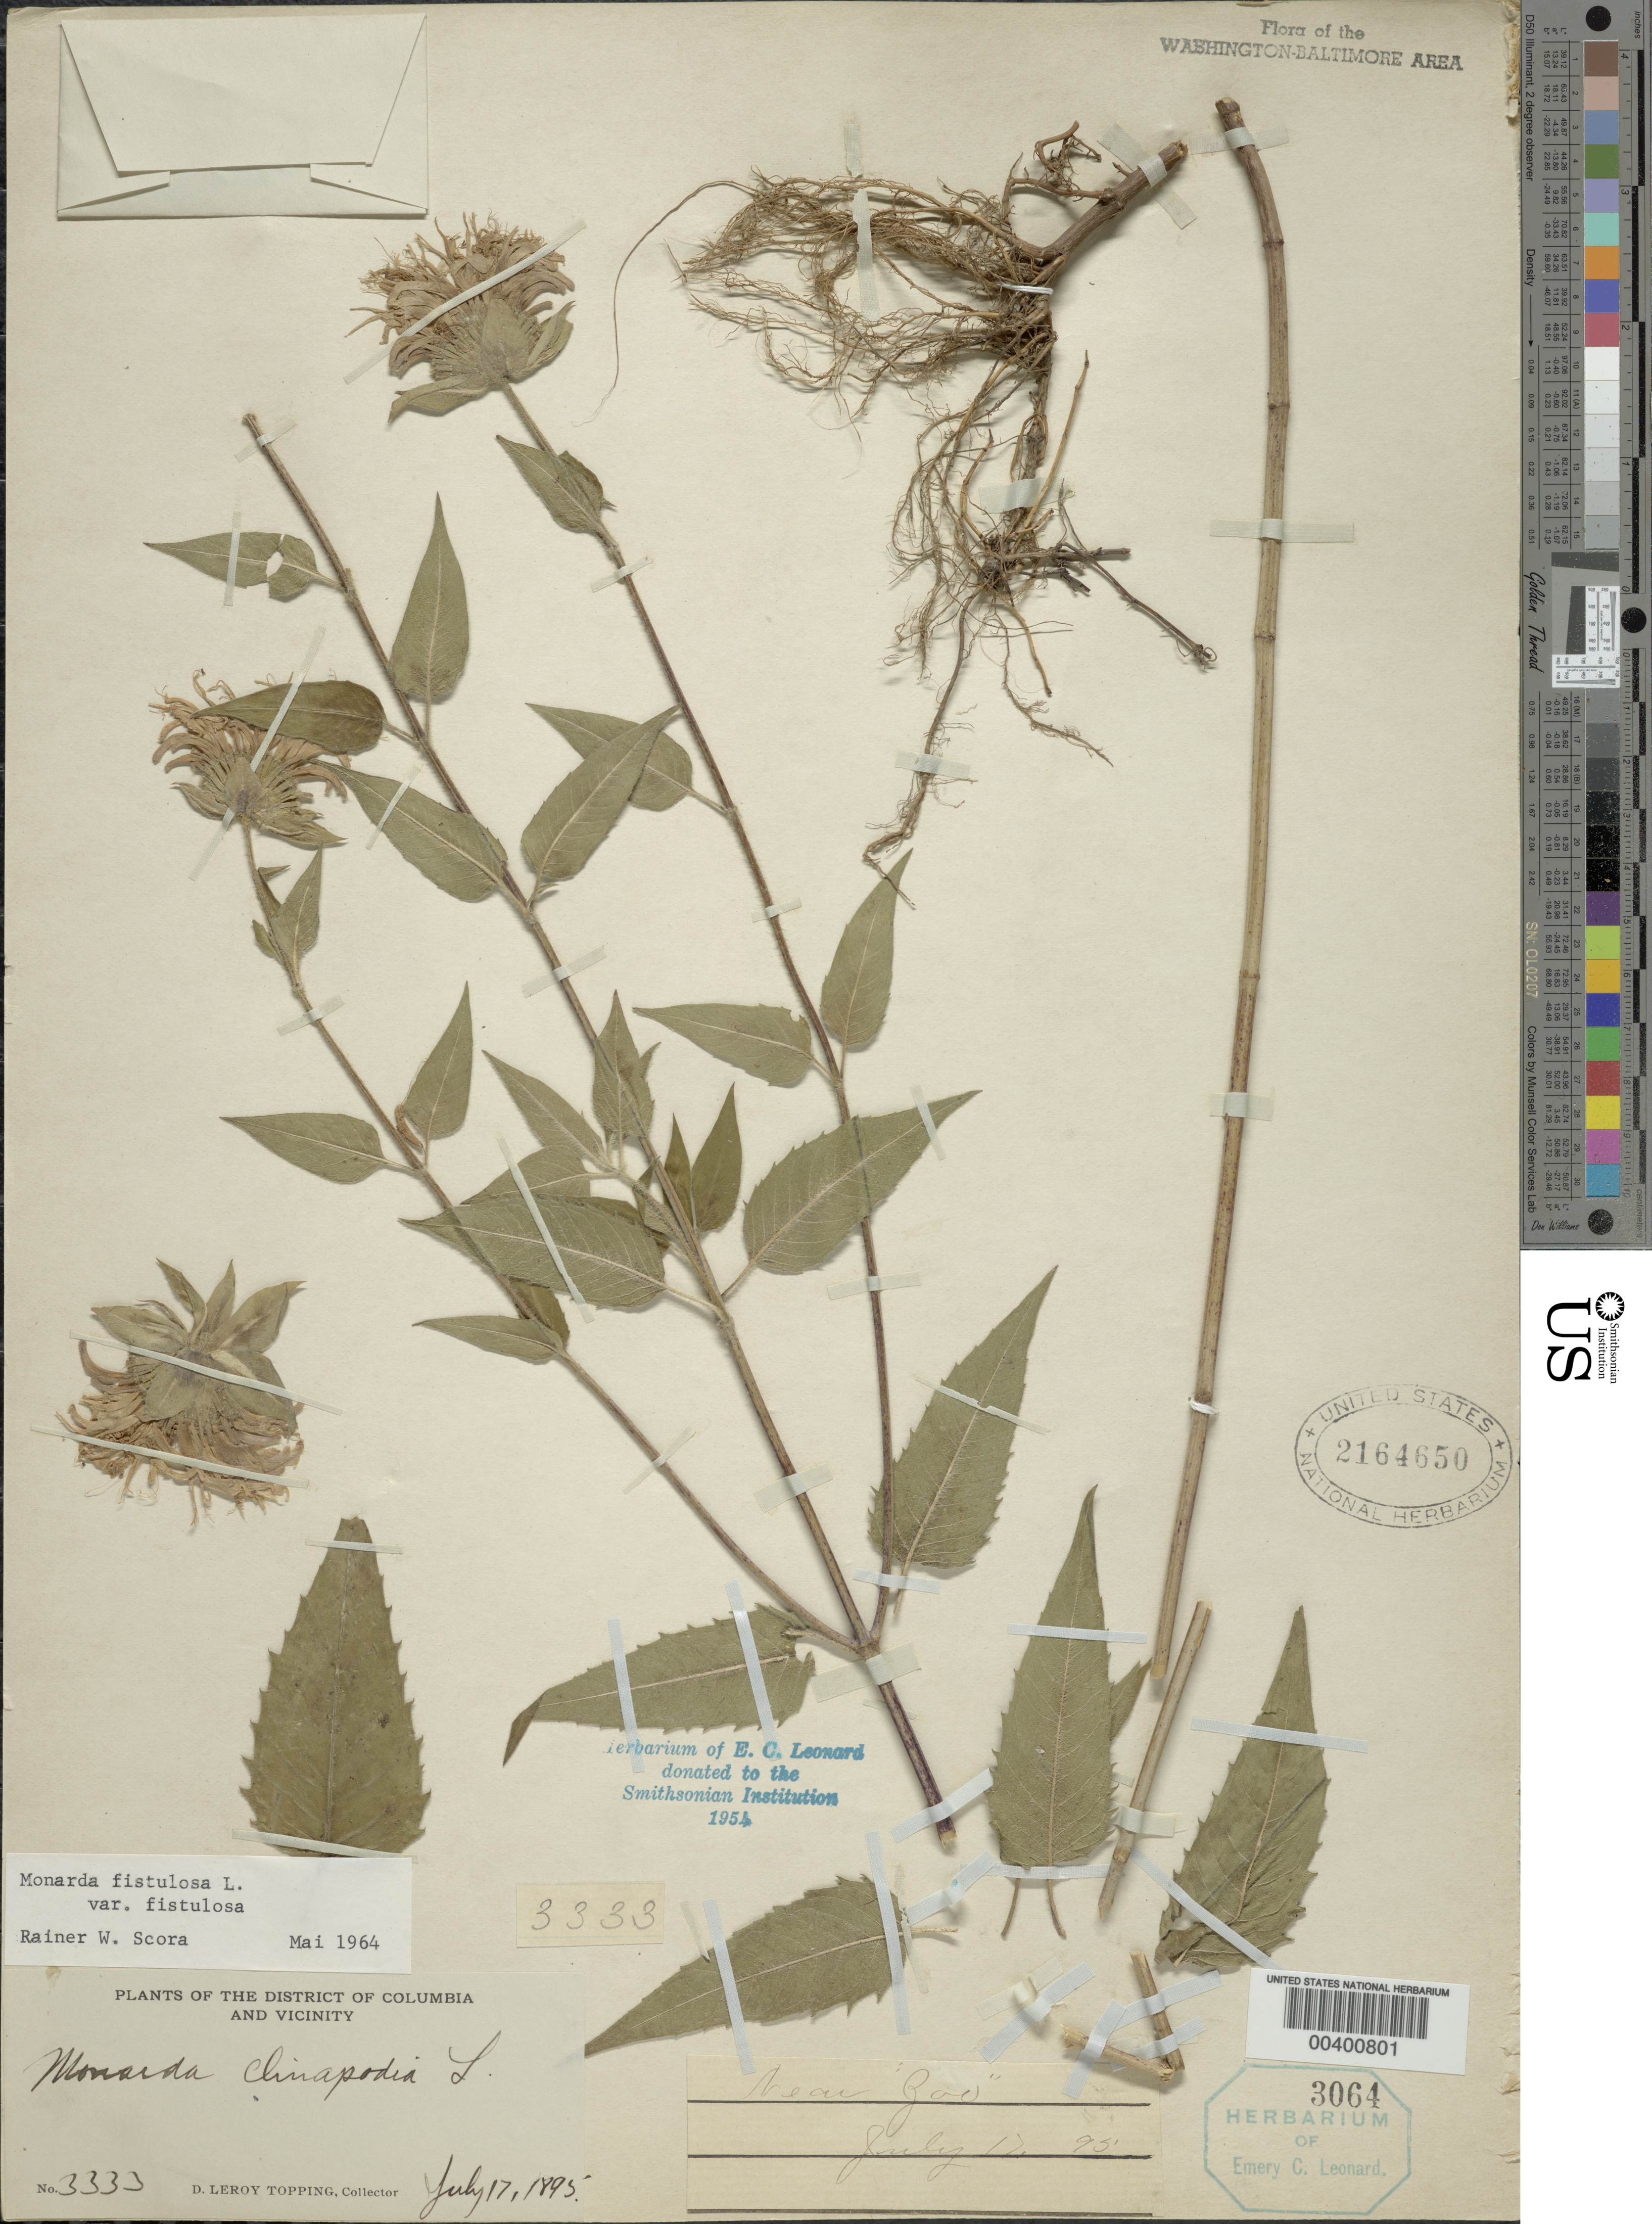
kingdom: Plantae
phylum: Tracheophyta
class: Magnoliopsida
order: Lamiales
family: Lamiaceae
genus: Monarda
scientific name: Monarda fistulosa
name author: L.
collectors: D. L. Topping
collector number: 3333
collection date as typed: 17 Jul 1895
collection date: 1895-07-17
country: United States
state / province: District of Columbia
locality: Near Zoo Rock Creek Park and vicinity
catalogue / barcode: US 2164650